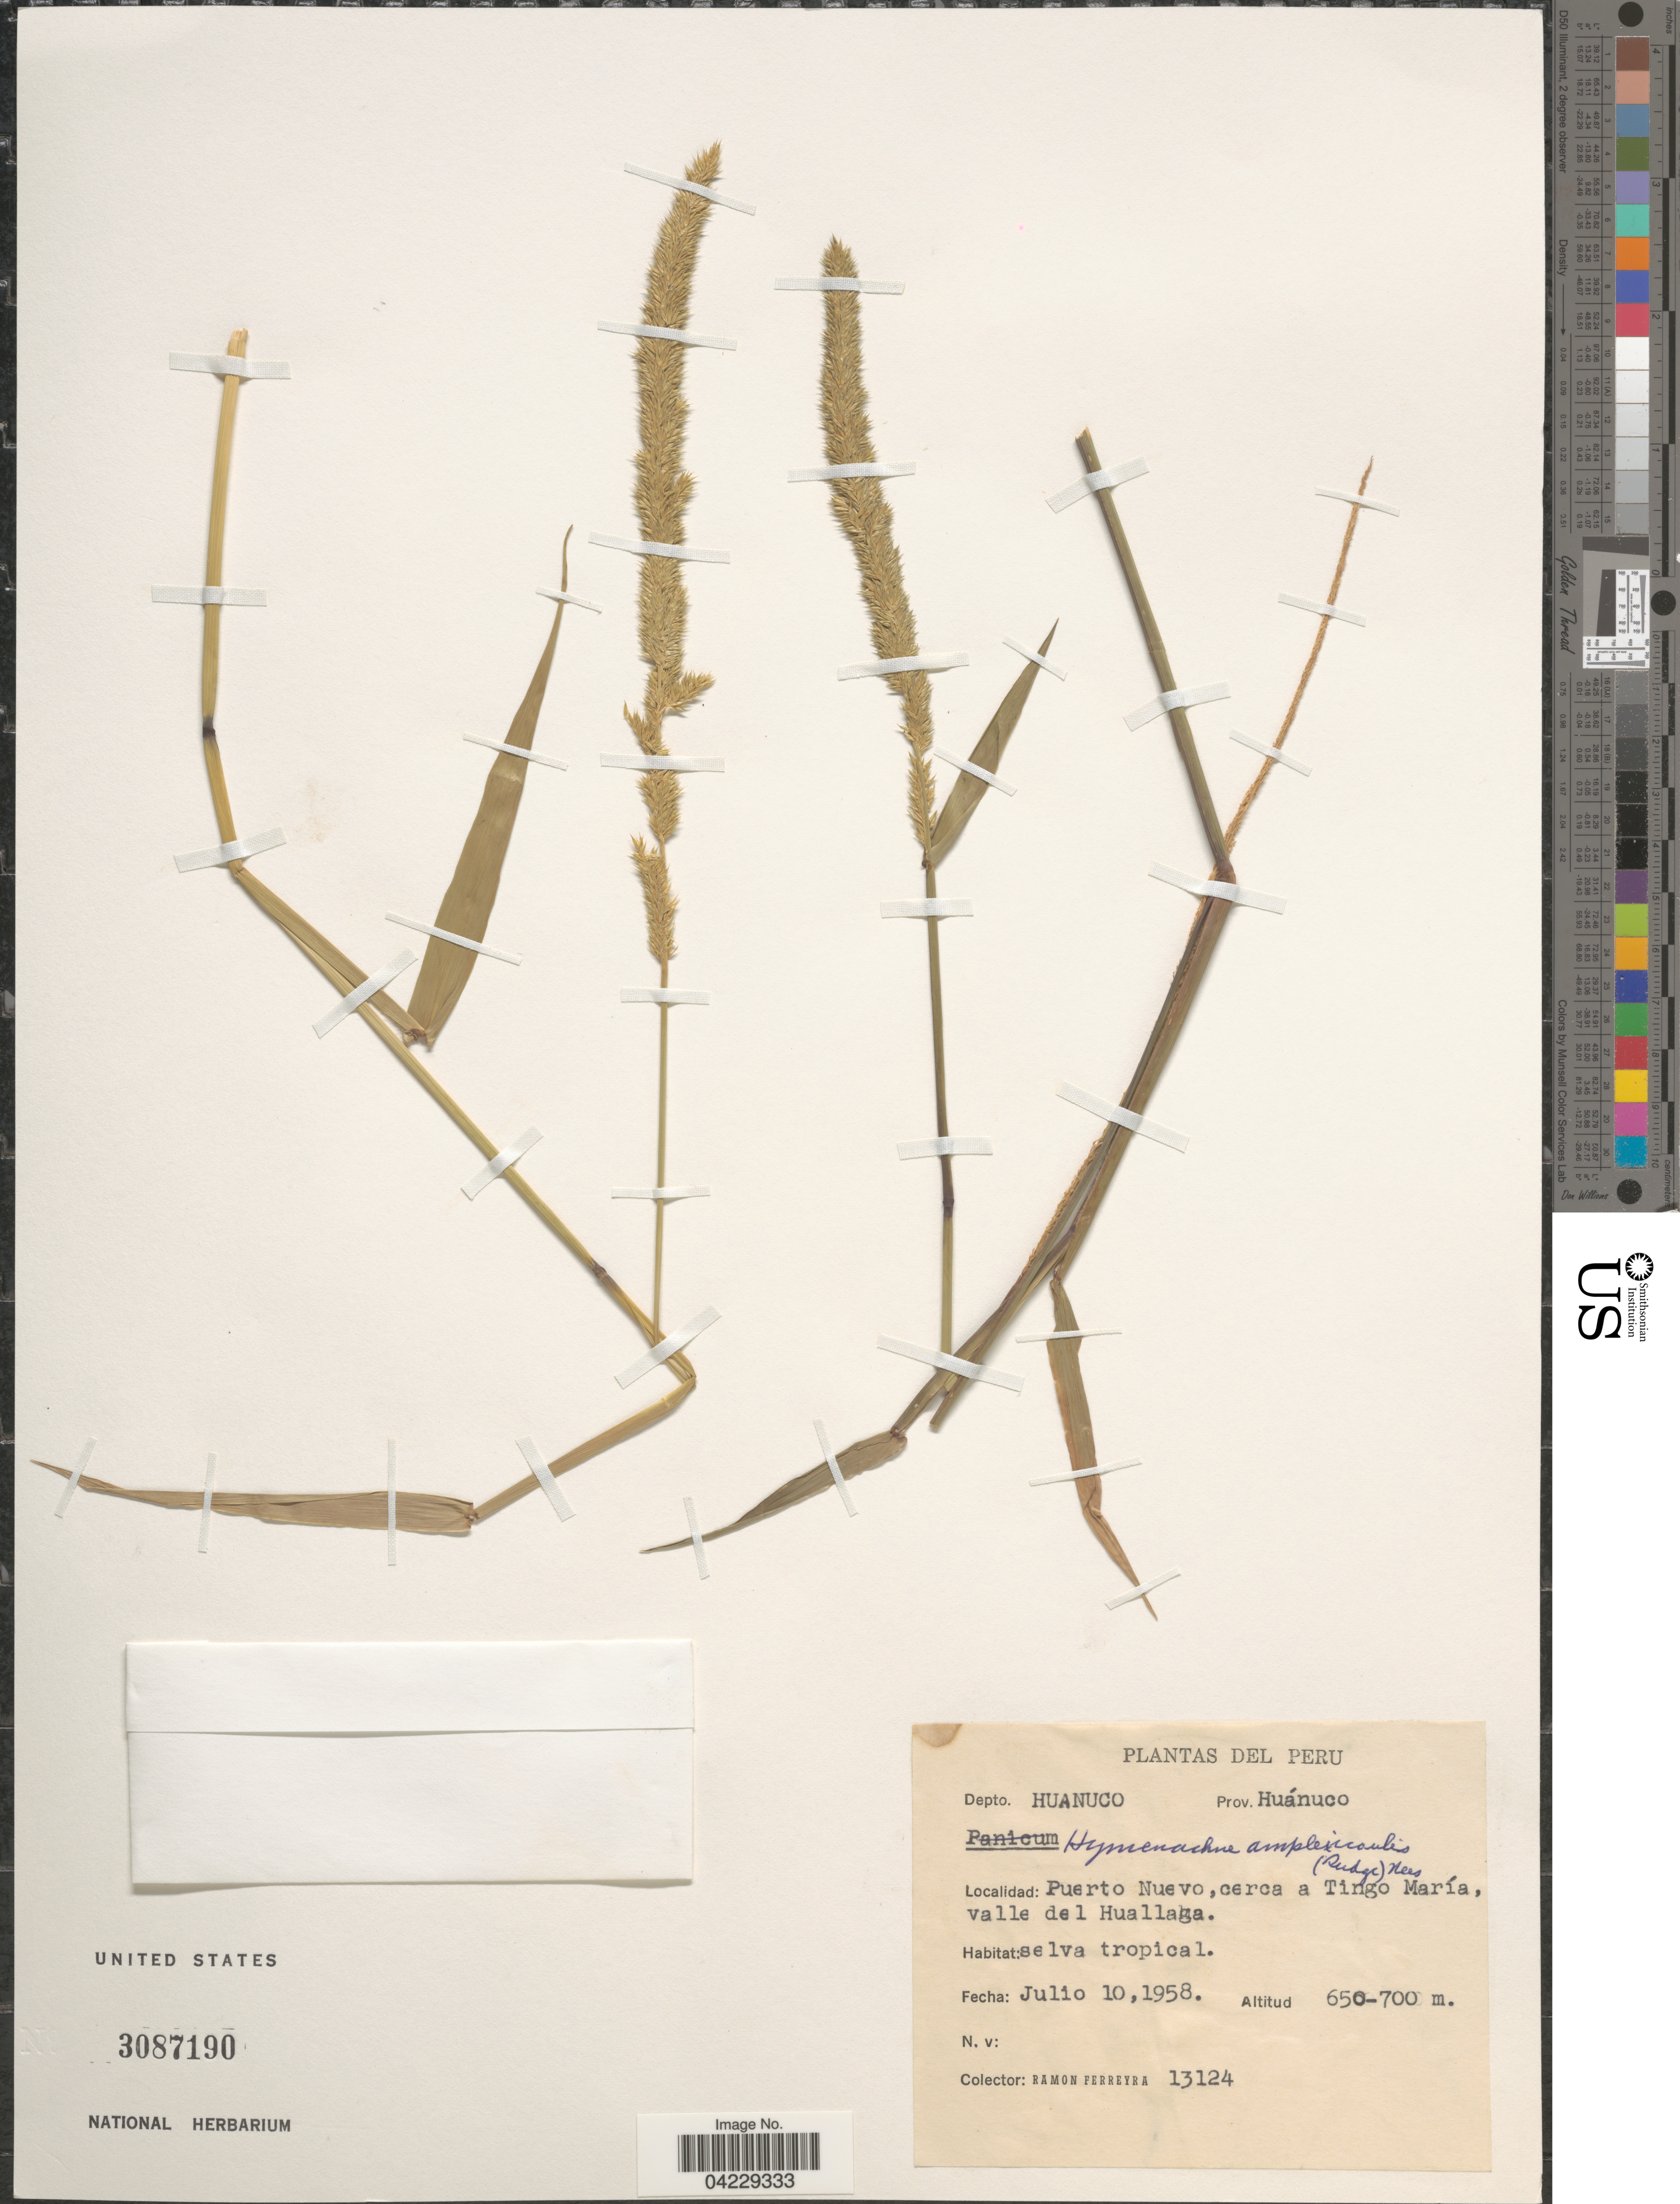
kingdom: Plantae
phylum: Tracheophyta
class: Liliopsida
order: Poales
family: Poaceae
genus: Hymenachne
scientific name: Hymenachne amplexicaulis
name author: (Rudge) Nees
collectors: R. A. Ferreyra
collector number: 13124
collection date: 1958-07-10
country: Peru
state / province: Huánuco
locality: Depto. Huanuco. Prov. Huánuco. Puerto Nuevo,cerca a Tingo María, valle del Huallaga.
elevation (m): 650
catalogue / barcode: US 3087190